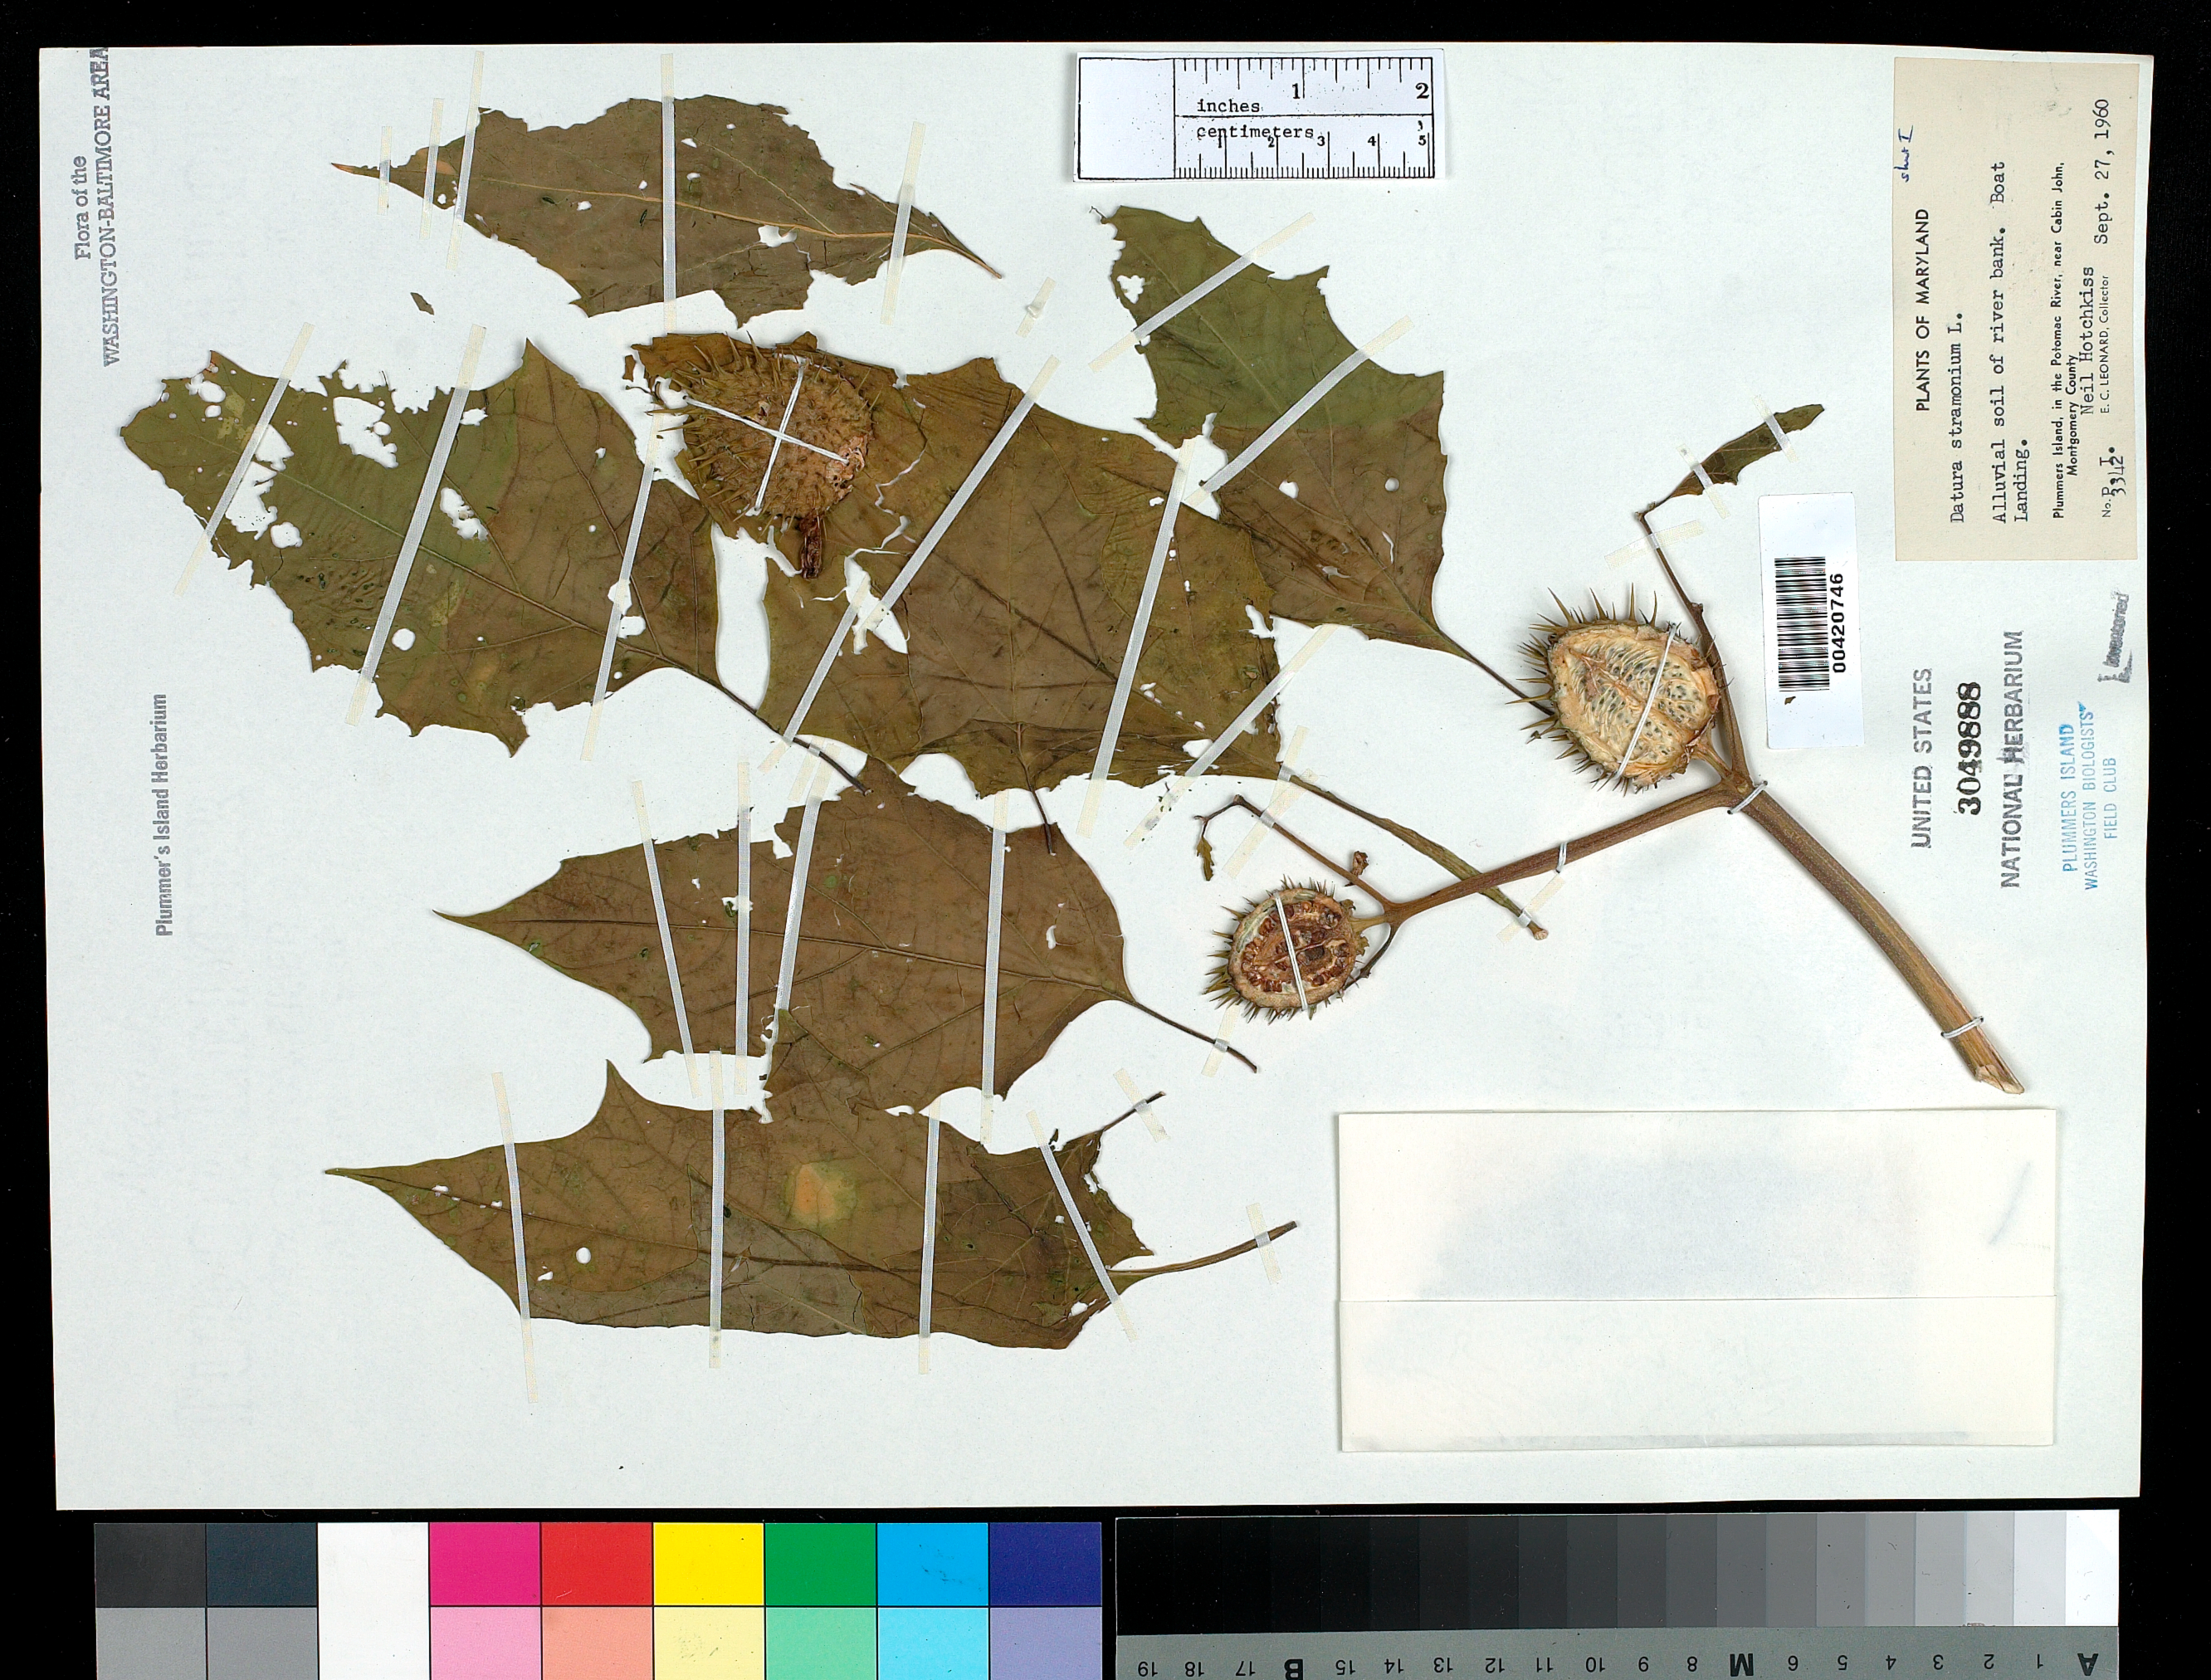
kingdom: Plantae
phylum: Tracheophyta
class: Magnoliopsida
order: Solanales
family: Solanaceae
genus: Datura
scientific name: Datura stramonium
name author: L.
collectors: E. C. Leonard & N. Hotchkiss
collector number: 3342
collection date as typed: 27 Sep 1960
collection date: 1960-09-27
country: United States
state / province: Maryland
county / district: Montgomery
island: Plummers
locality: Plummer's Island; Boat Landing C. & O. Canal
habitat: Alluvial soil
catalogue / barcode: US 3049888